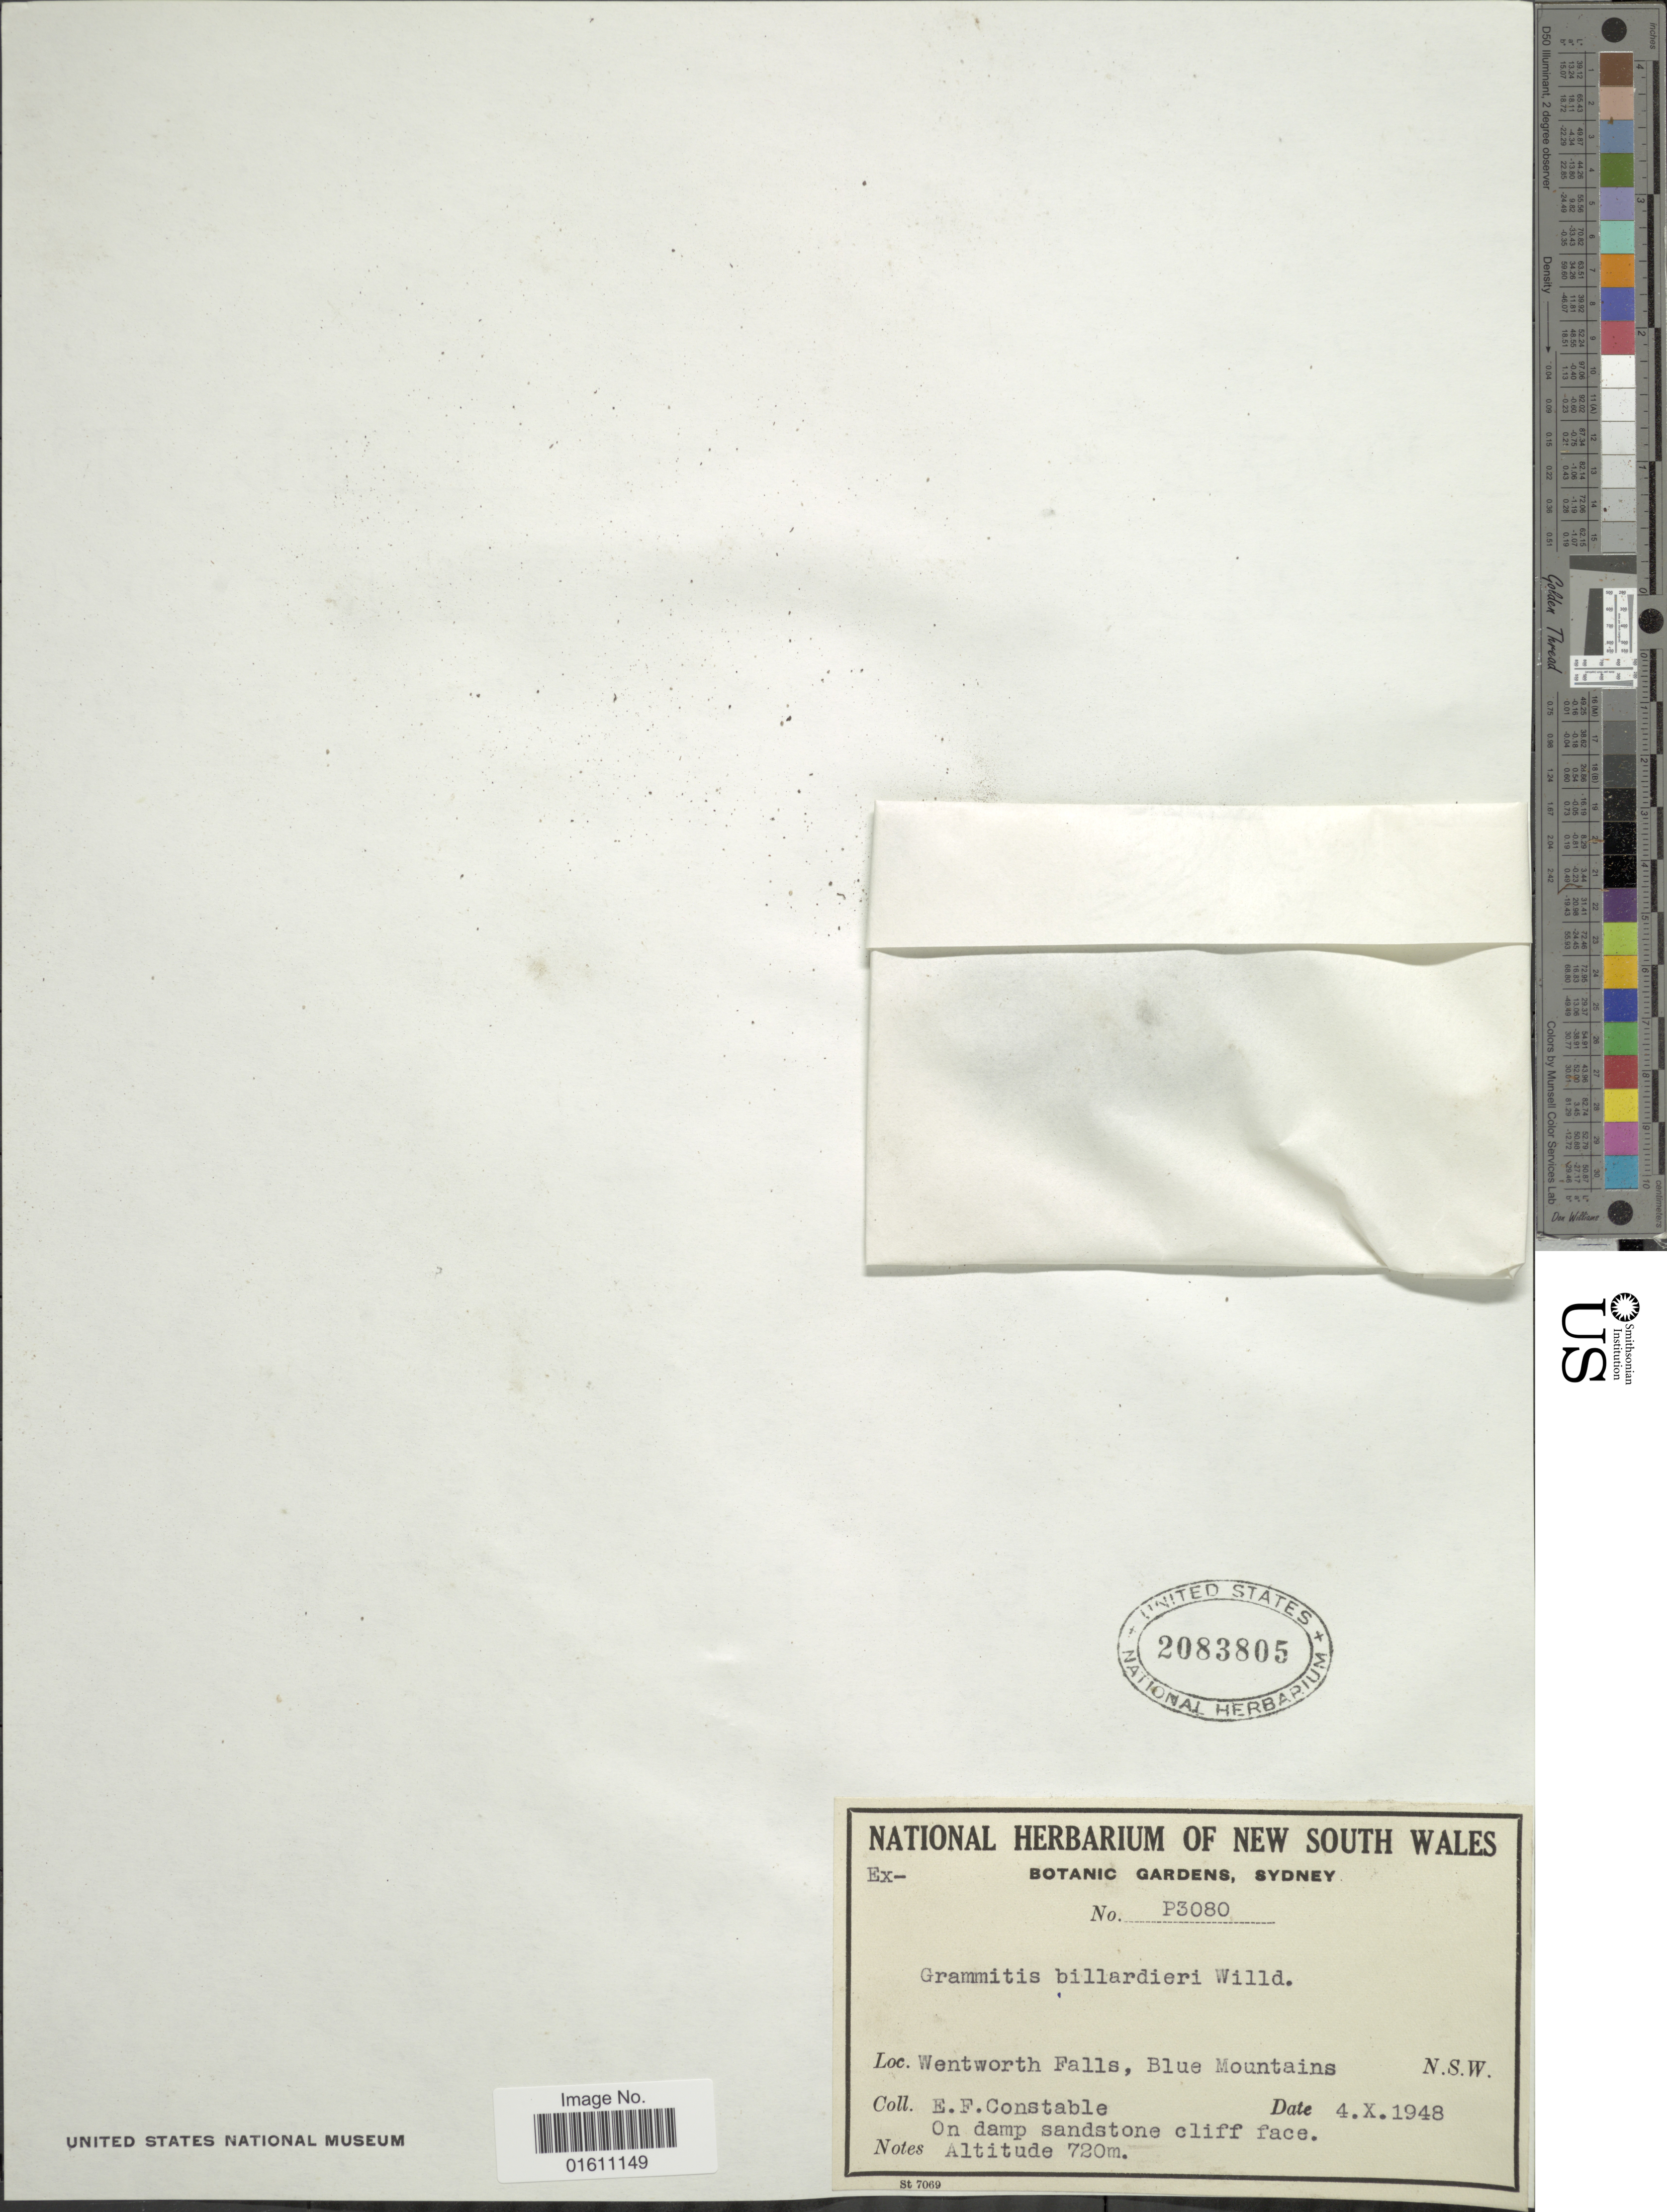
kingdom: Plantae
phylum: Tracheophyta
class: Polypodiopsida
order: Polypodiales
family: Polypodiaceae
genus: Notogrammitis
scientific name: Notogrammitis billardierei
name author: (Willd.) Parris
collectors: E. F. Constable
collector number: P3080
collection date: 1948-05-04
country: Australia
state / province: New South Wales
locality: Wentworth Falls, Blue Mountains. N.S.W.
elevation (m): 720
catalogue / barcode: US 2083805